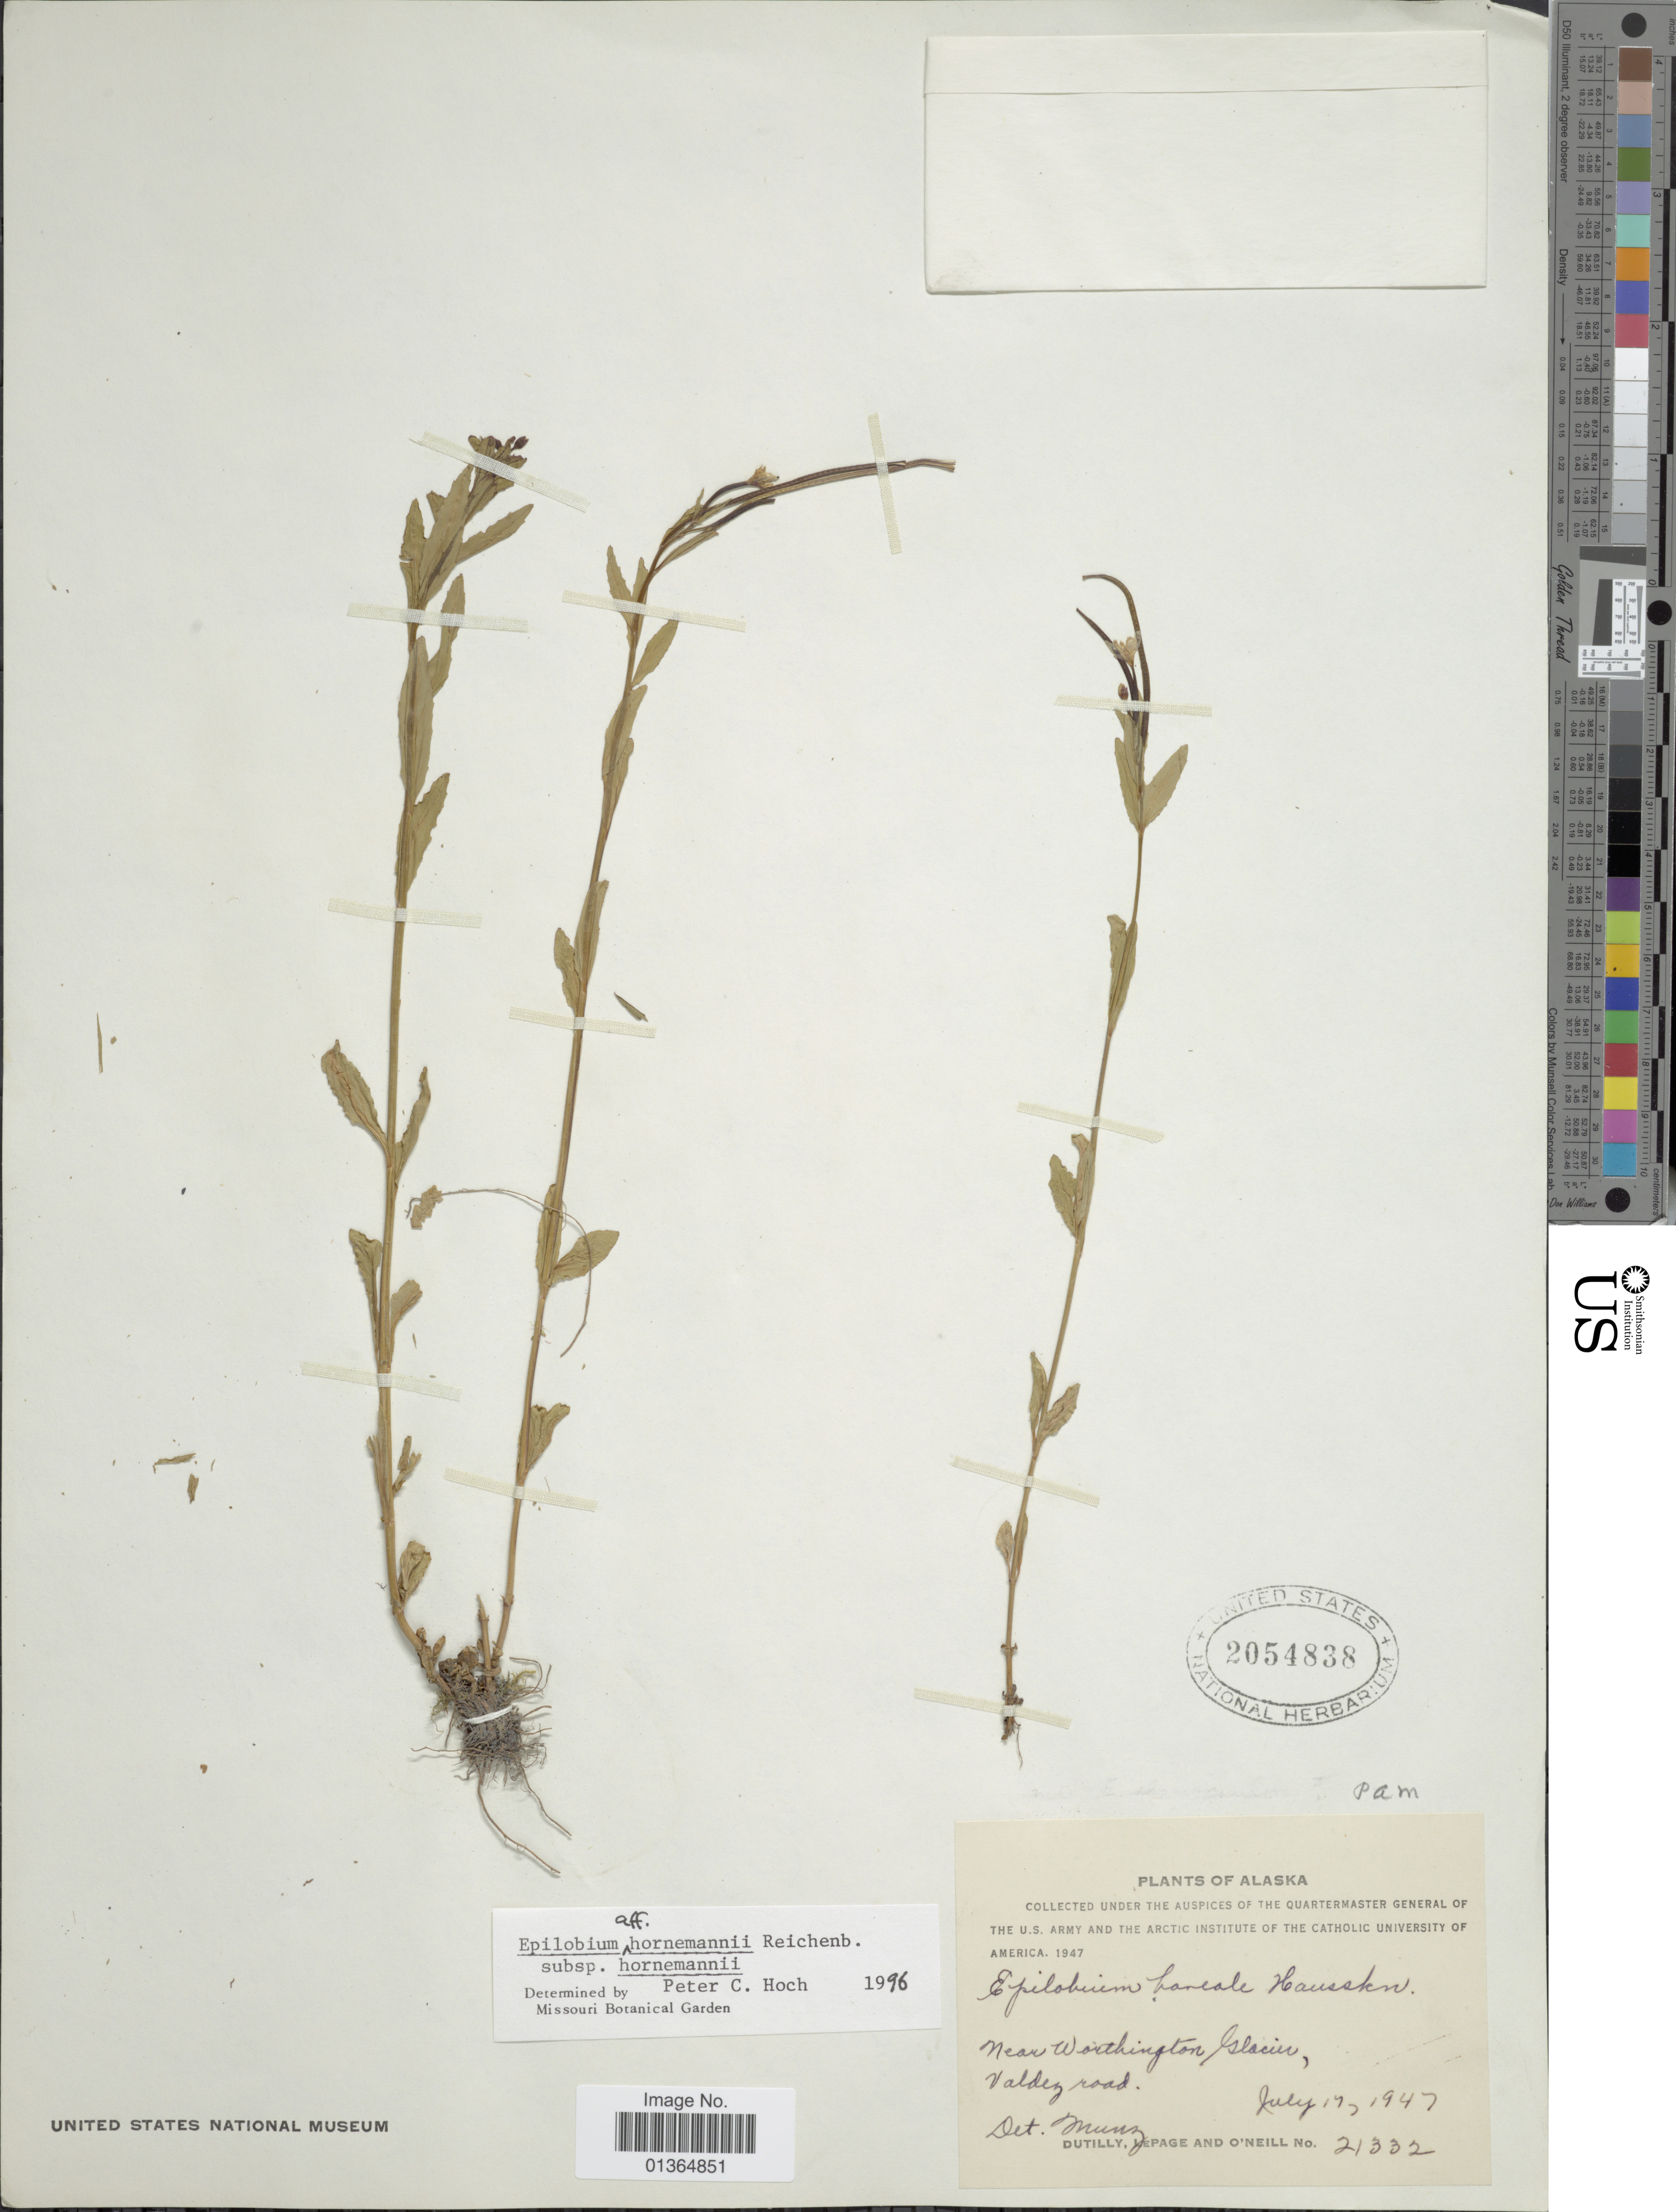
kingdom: Plantae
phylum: Tracheophyta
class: Magnoliopsida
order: Myrtales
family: Onagraceae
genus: Epilobium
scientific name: Epilobium hornemannii subsp. hornemannii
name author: Rchb.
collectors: -. Dutilly, -. LePage & -. O'Neill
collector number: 21332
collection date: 1947-07-17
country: United States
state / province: Alaska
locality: Near Worthington Glacier, Valdez road.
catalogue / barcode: US 2054838